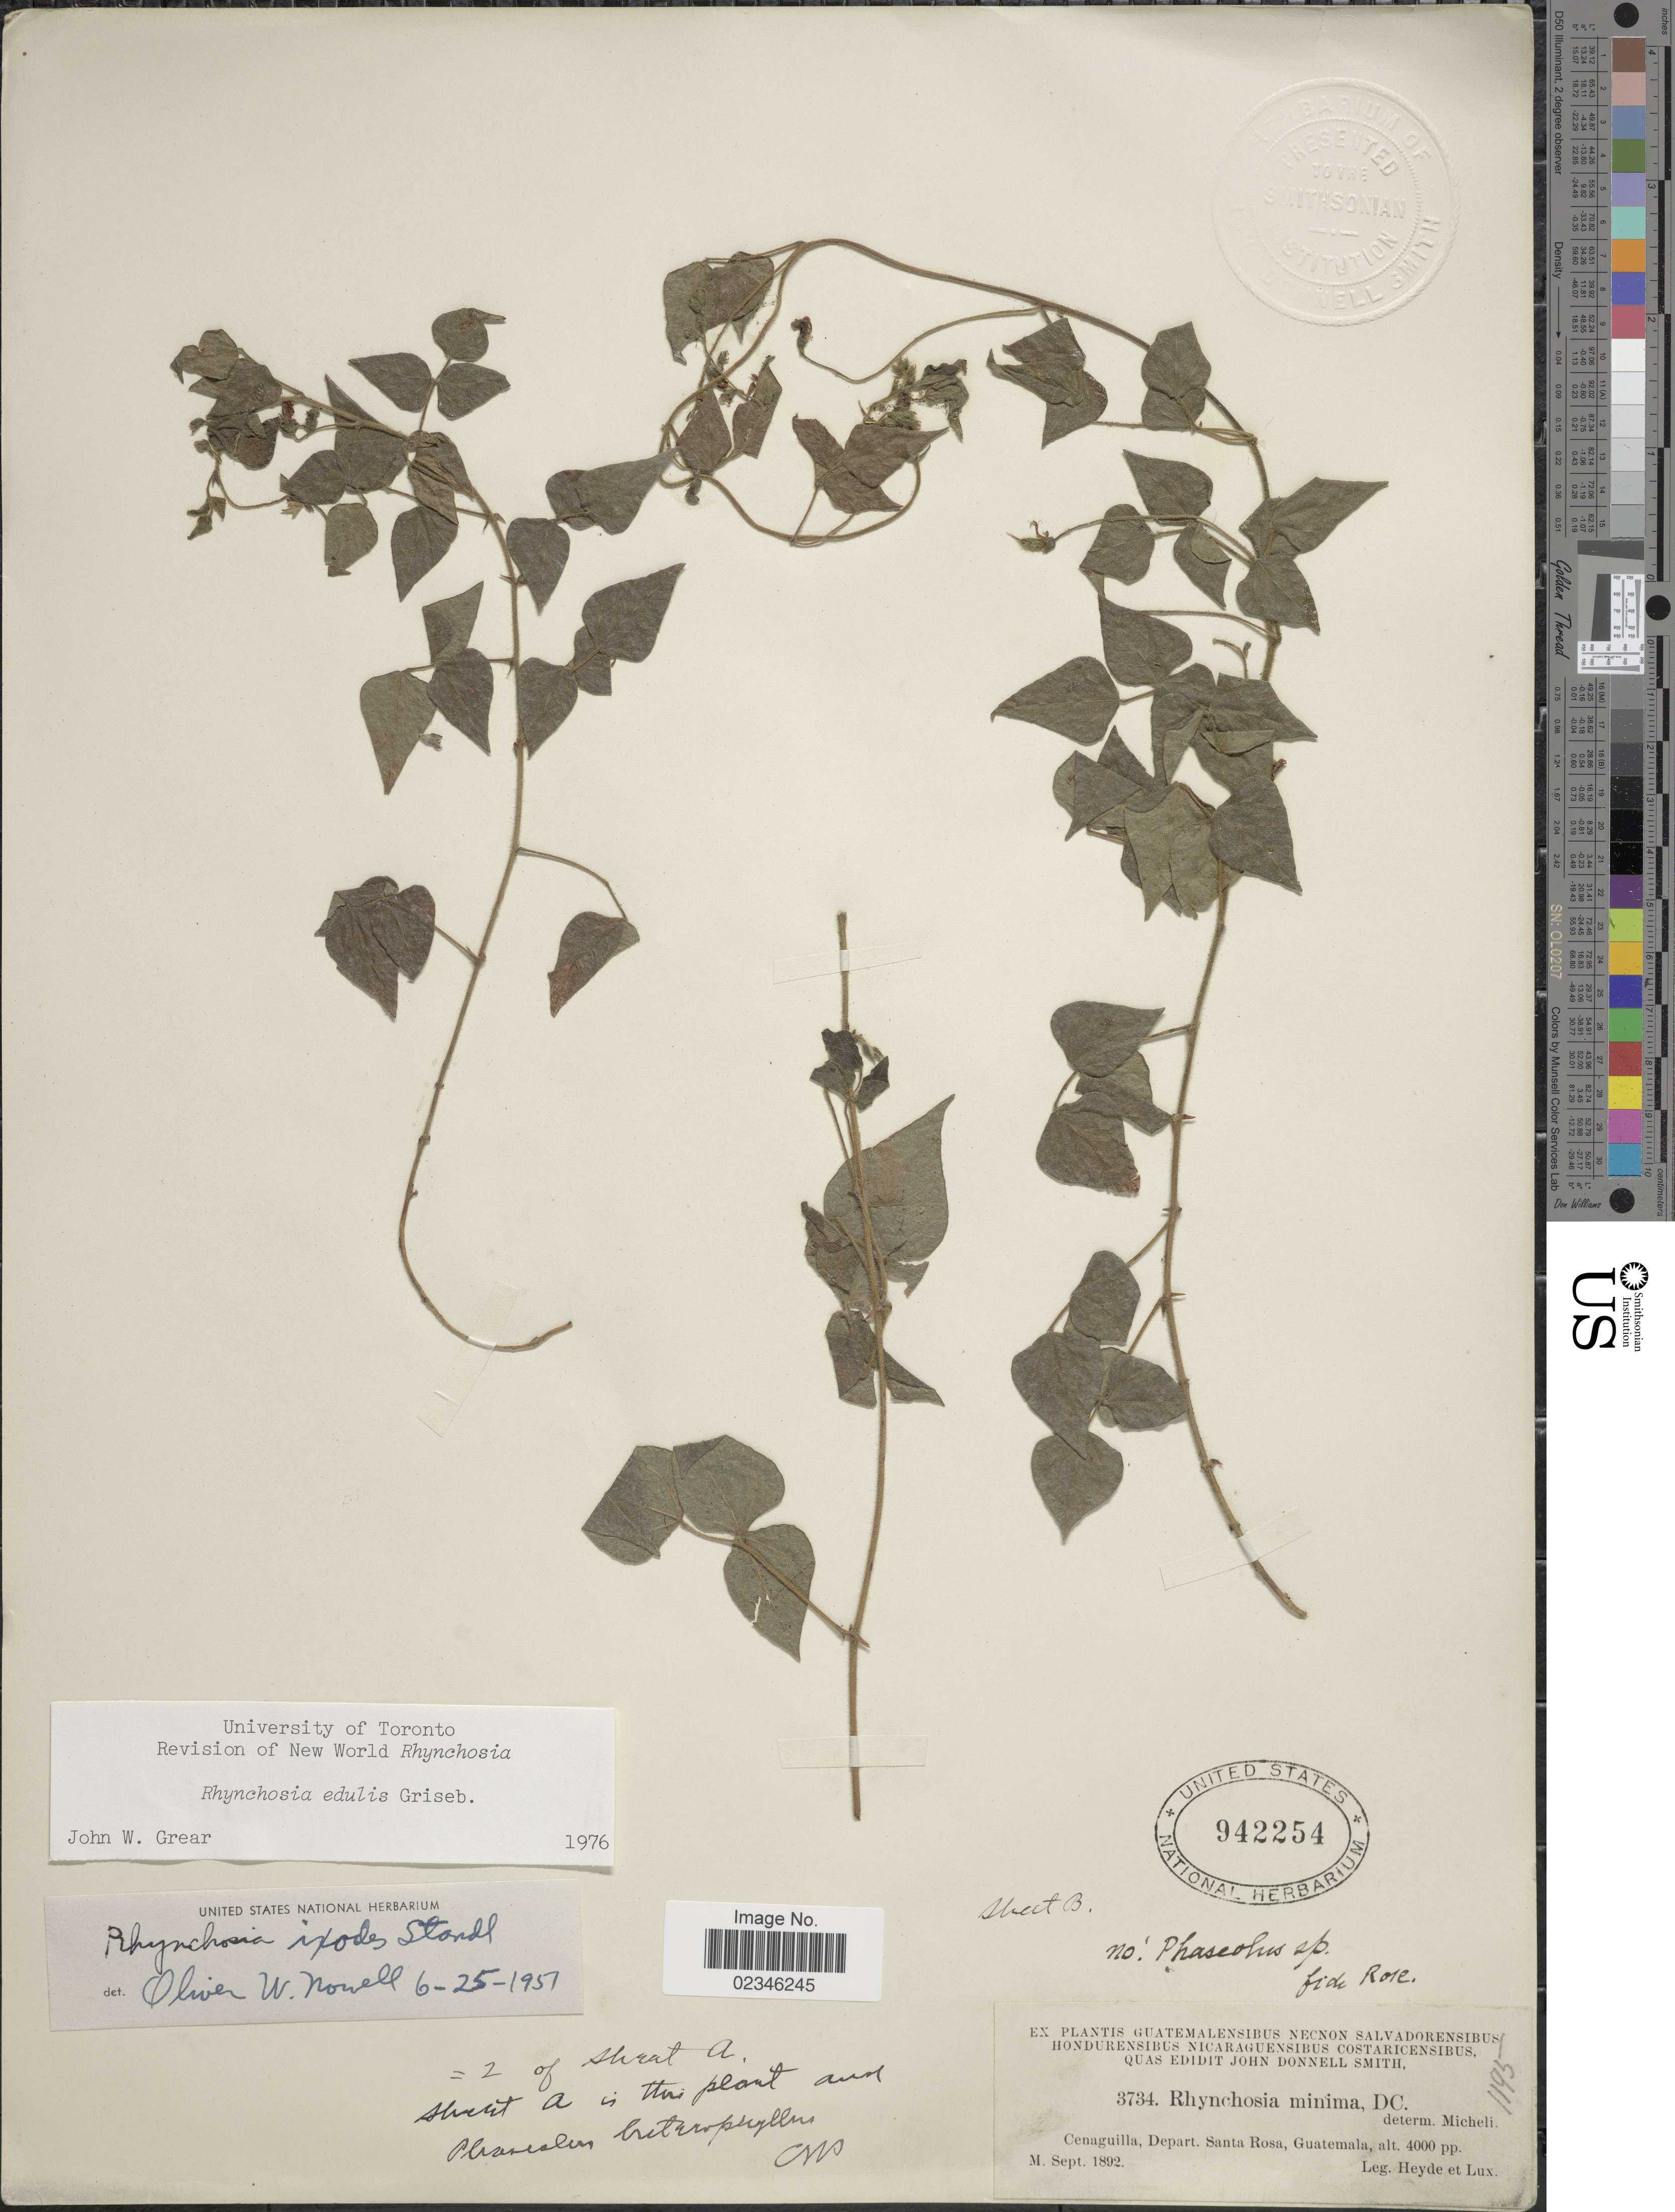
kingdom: Plantae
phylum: Tracheophyta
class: Magnoliopsida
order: Fabales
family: Fabaceae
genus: Rhynchosia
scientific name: Rhynchosia edulis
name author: Griseb.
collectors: Heyde & Lux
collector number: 3734/1195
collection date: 1892-09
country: Guatemala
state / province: Santa Rosa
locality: Cenaguilla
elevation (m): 1219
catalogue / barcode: US 942254